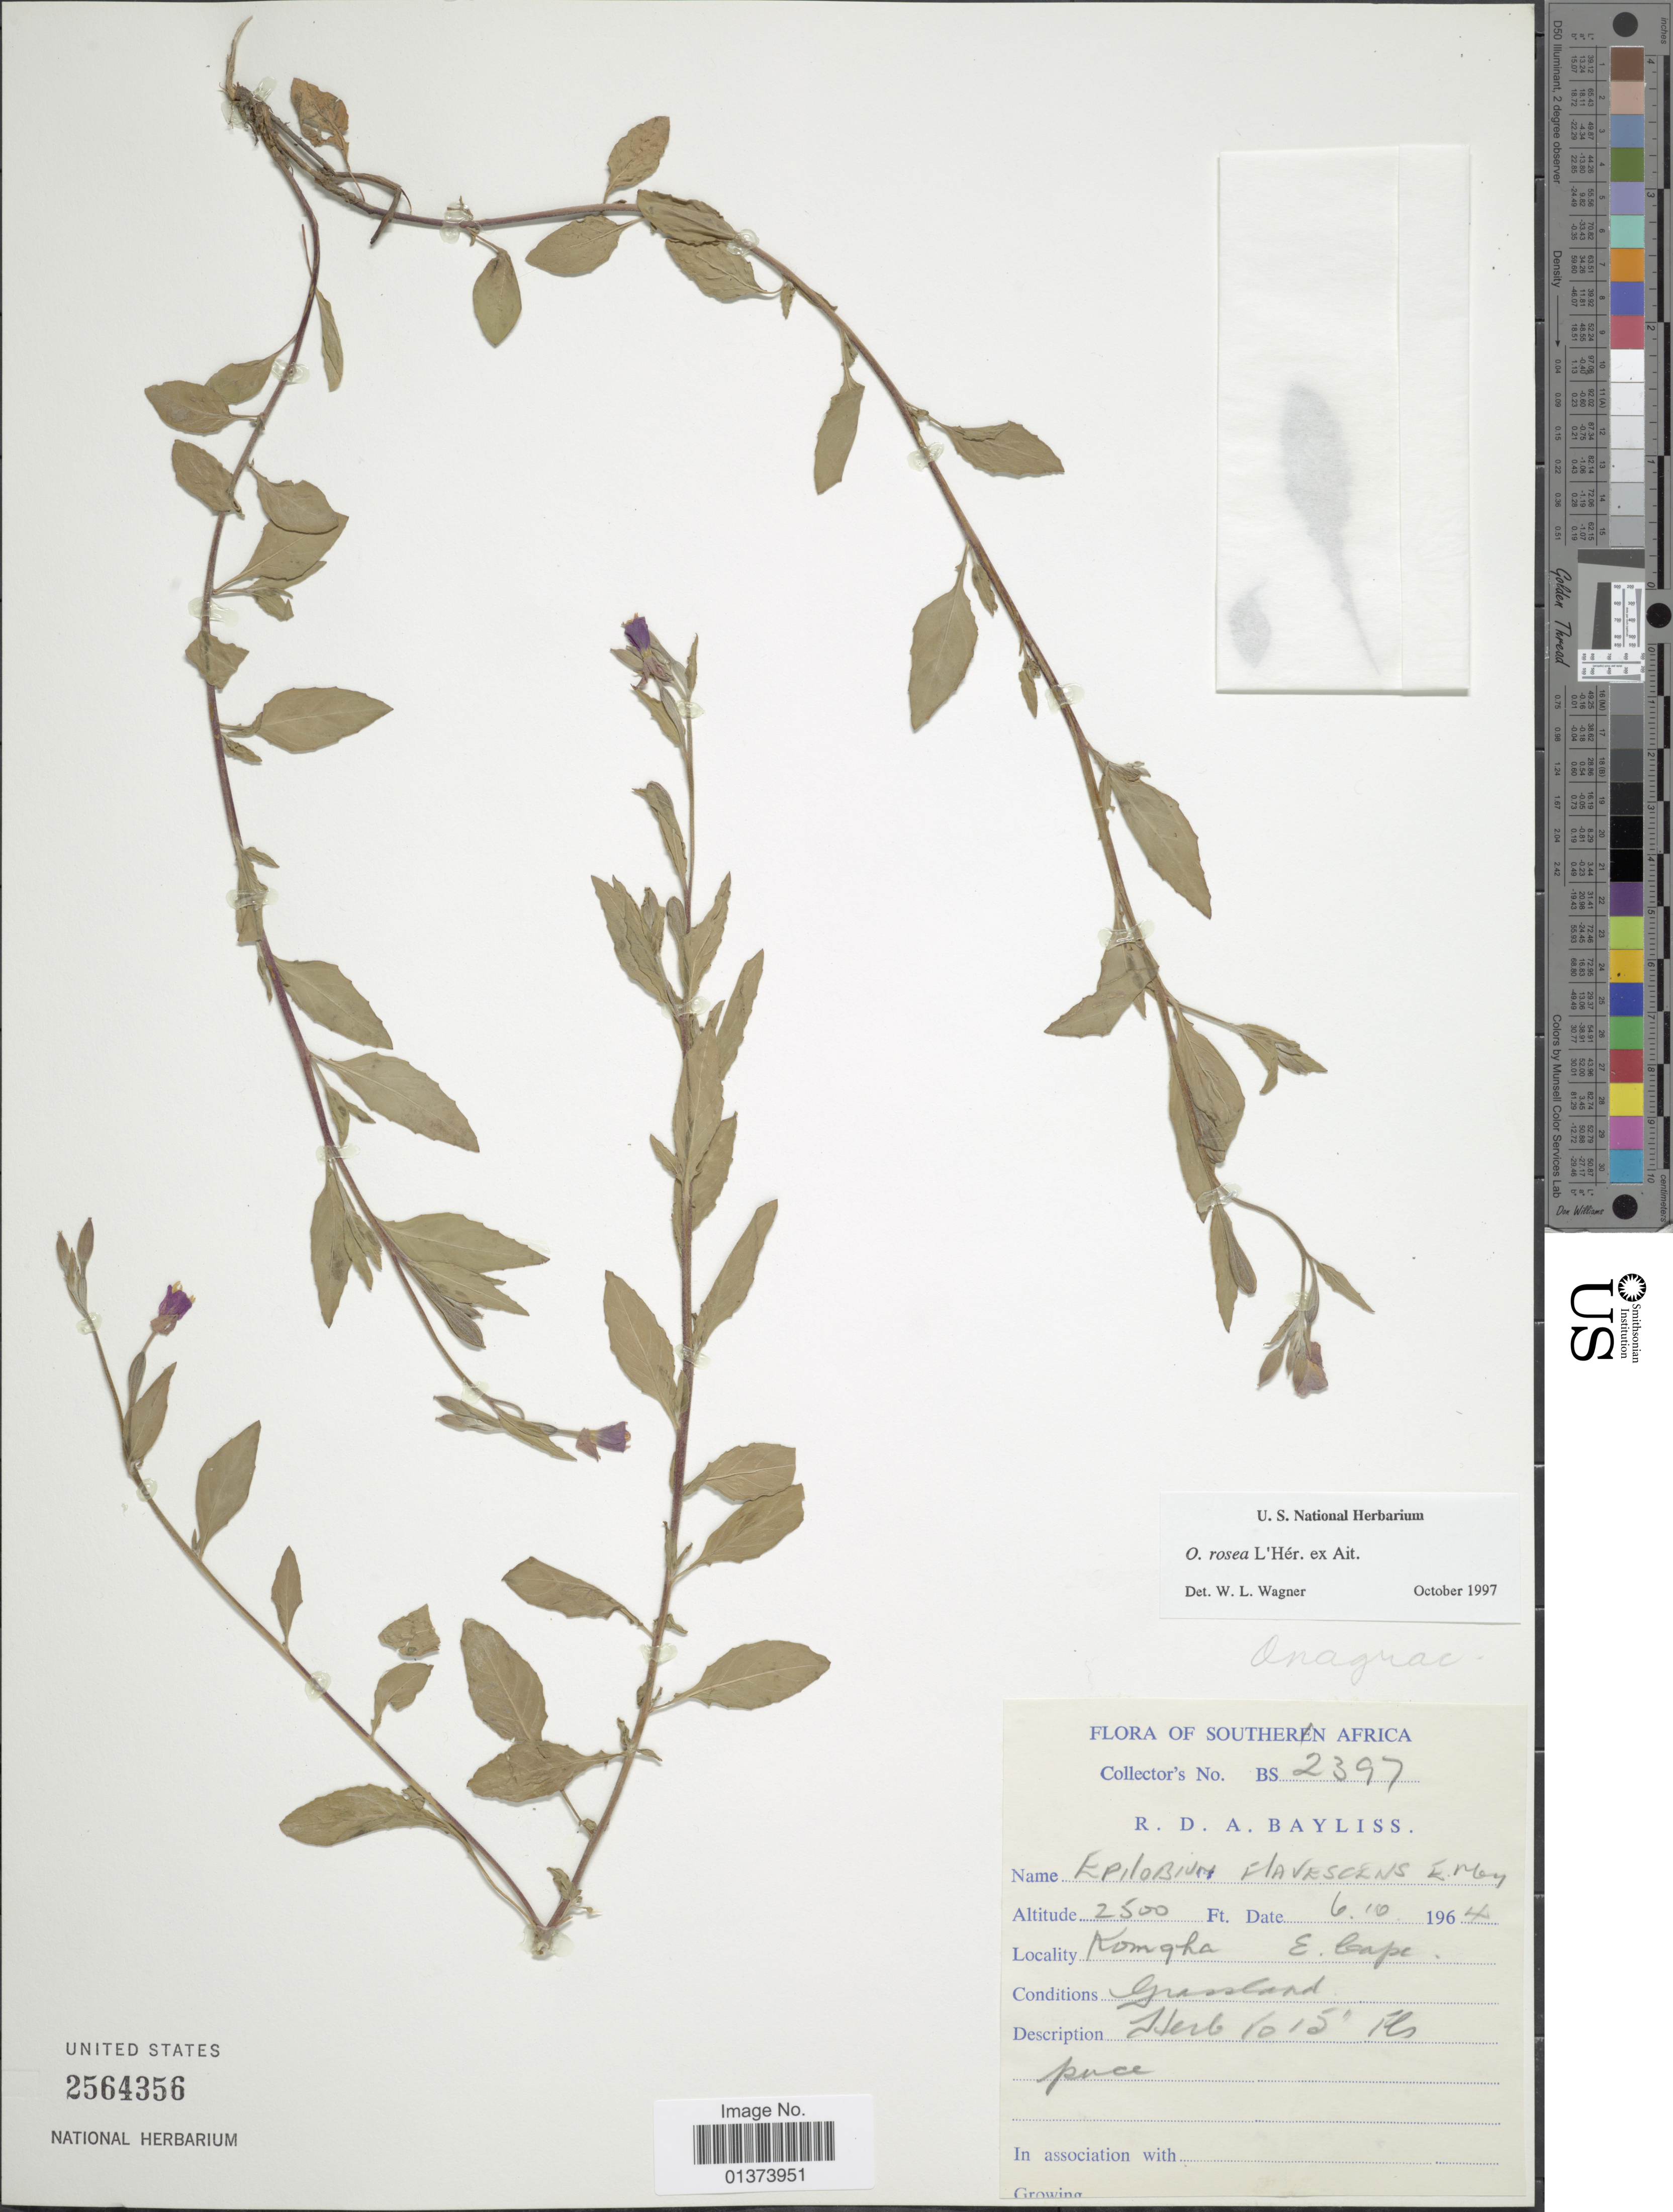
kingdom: Plantae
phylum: Tracheophyta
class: Magnoliopsida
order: Myrtales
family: Onagraceae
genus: Oenothera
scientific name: Oenothera rosea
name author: L'Hér. ex Aiton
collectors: R. Bayliss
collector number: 2397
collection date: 1964-10-06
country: South Africa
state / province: Eastern Cape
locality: Komgha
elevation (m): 762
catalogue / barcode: US 2564356